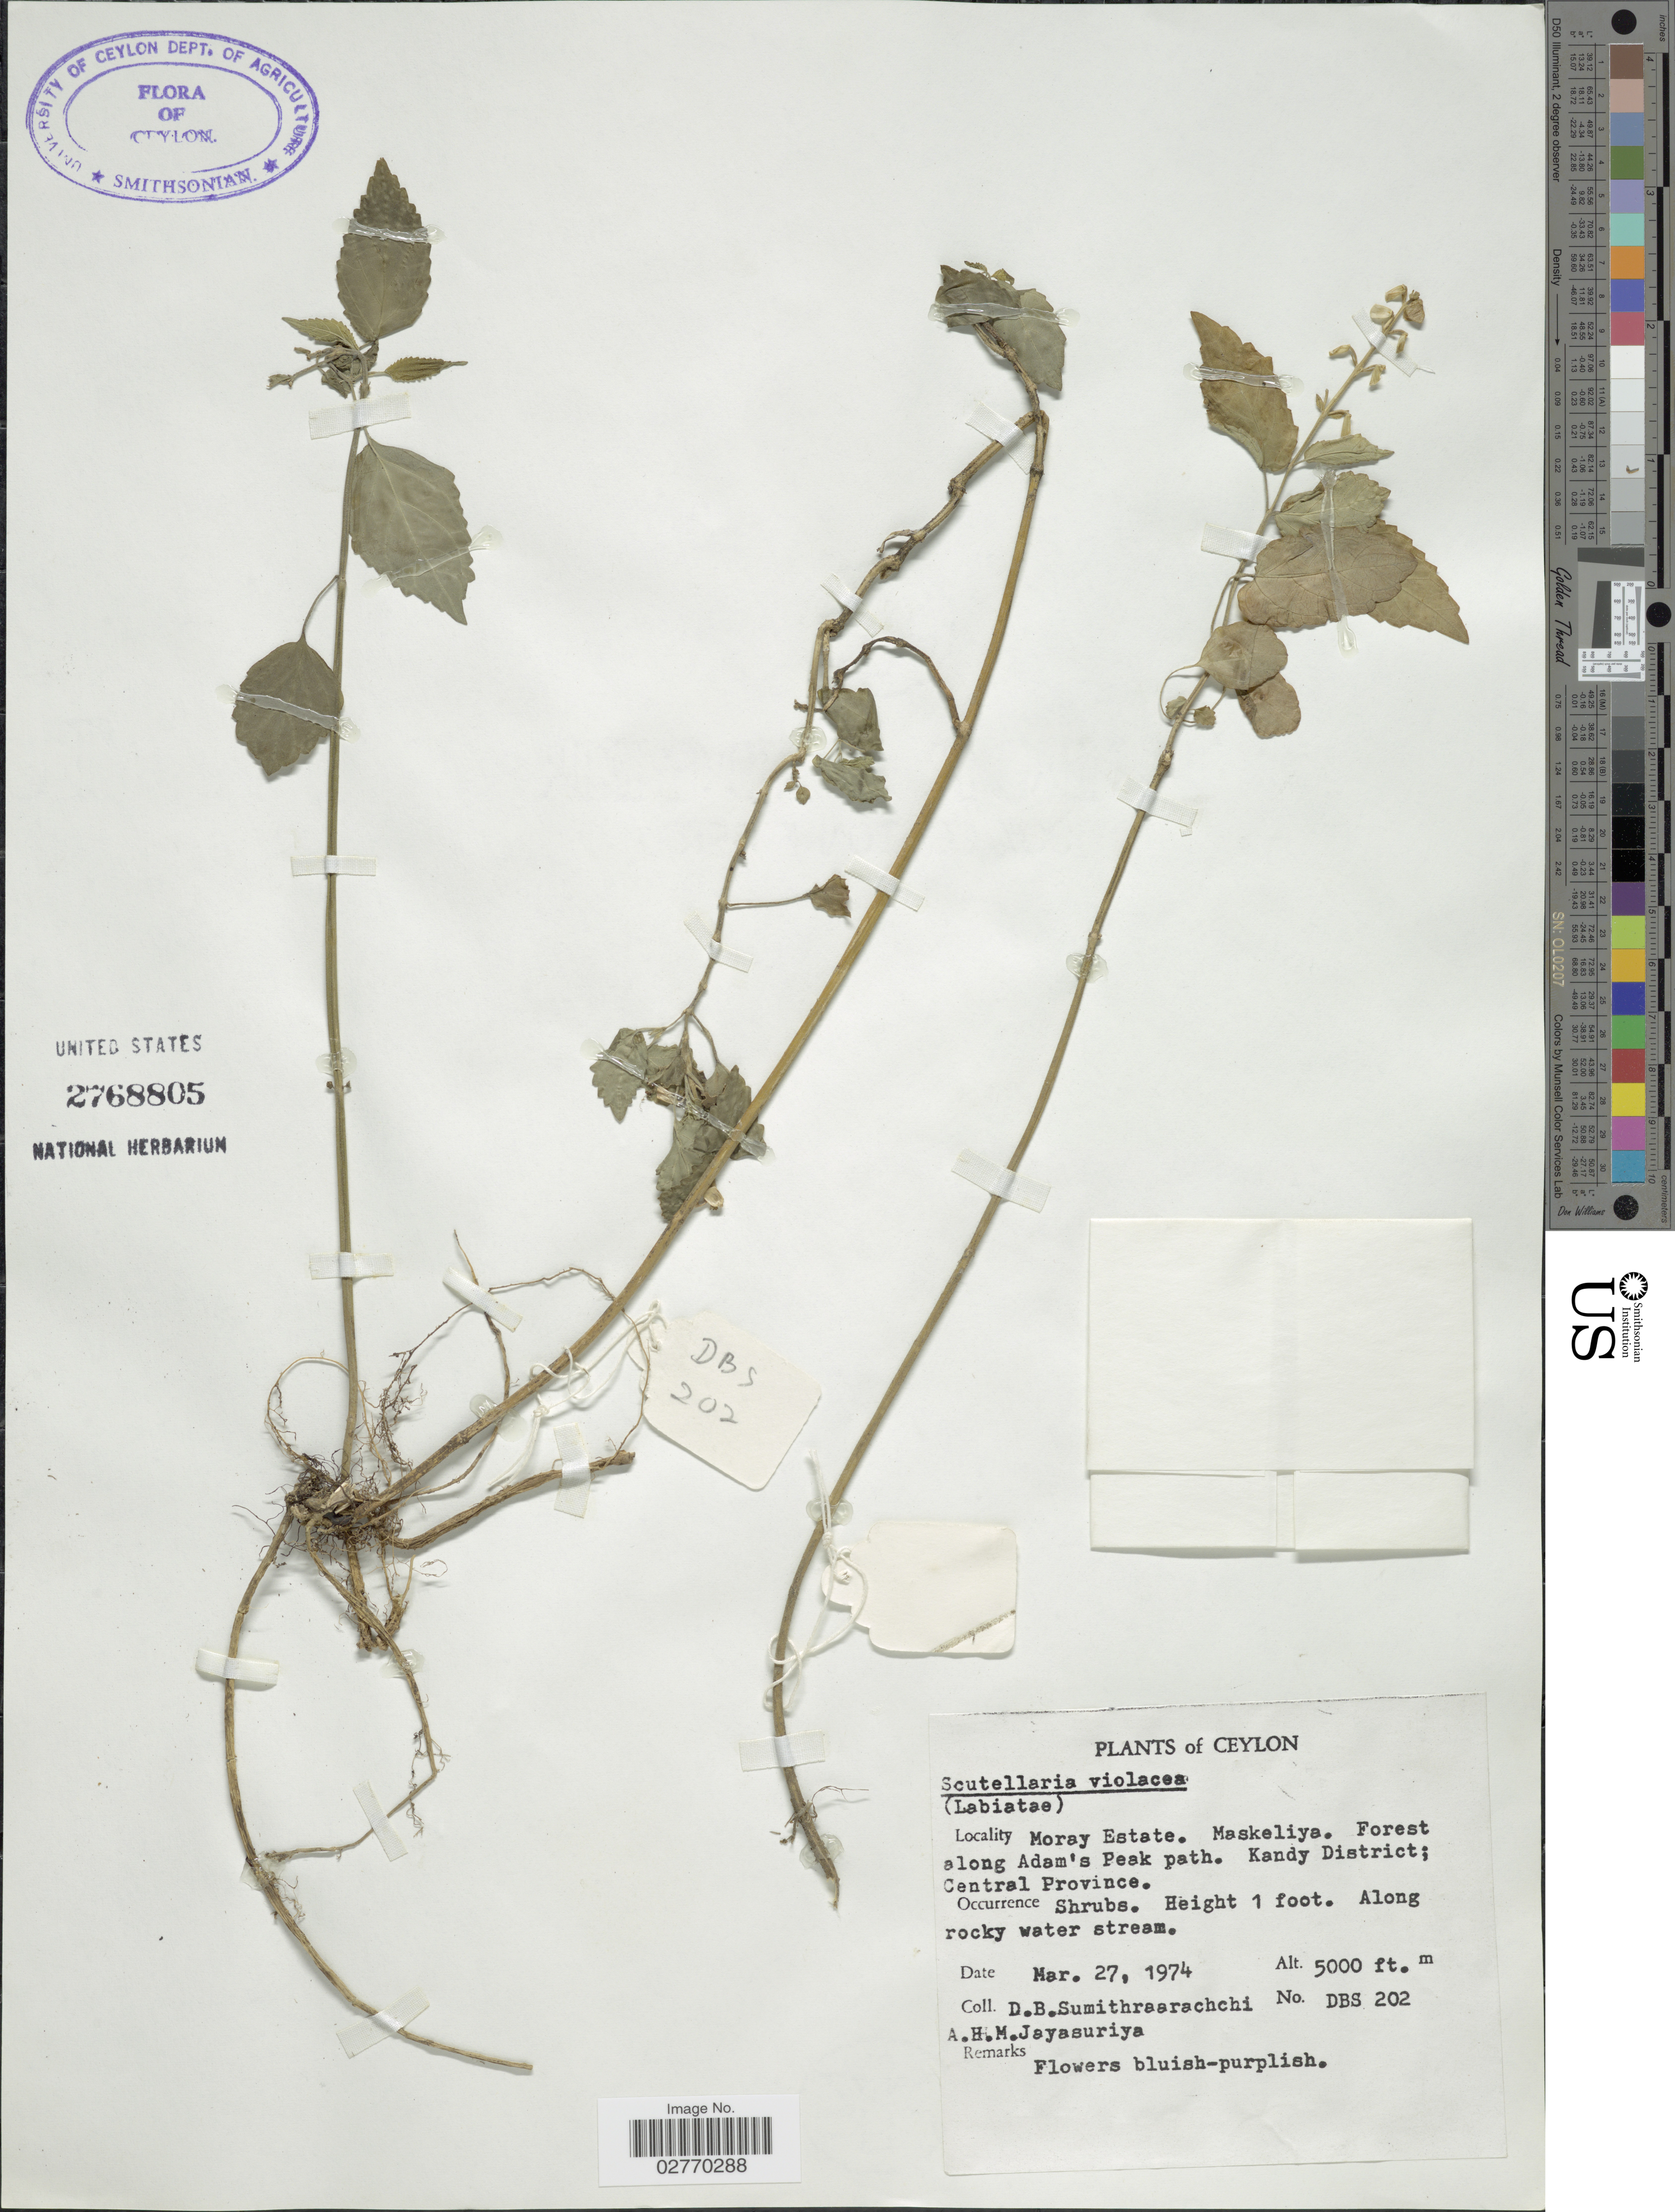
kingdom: Plantae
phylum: Tracheophyta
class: Magnoliopsida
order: Lamiales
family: Lamiaceae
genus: Scutellaria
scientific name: Scutellaria violacea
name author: B. Heyne ex Benth.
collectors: D. B. Sumithraarachchi & A. H. Jayasuriya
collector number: DBS 202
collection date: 1974-03-27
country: Sri Lanka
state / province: Central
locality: Ceylon. Moray Estate. Maskeliya. Forest along Adam's Peak path. Kandy District.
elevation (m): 1524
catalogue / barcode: US 2768805